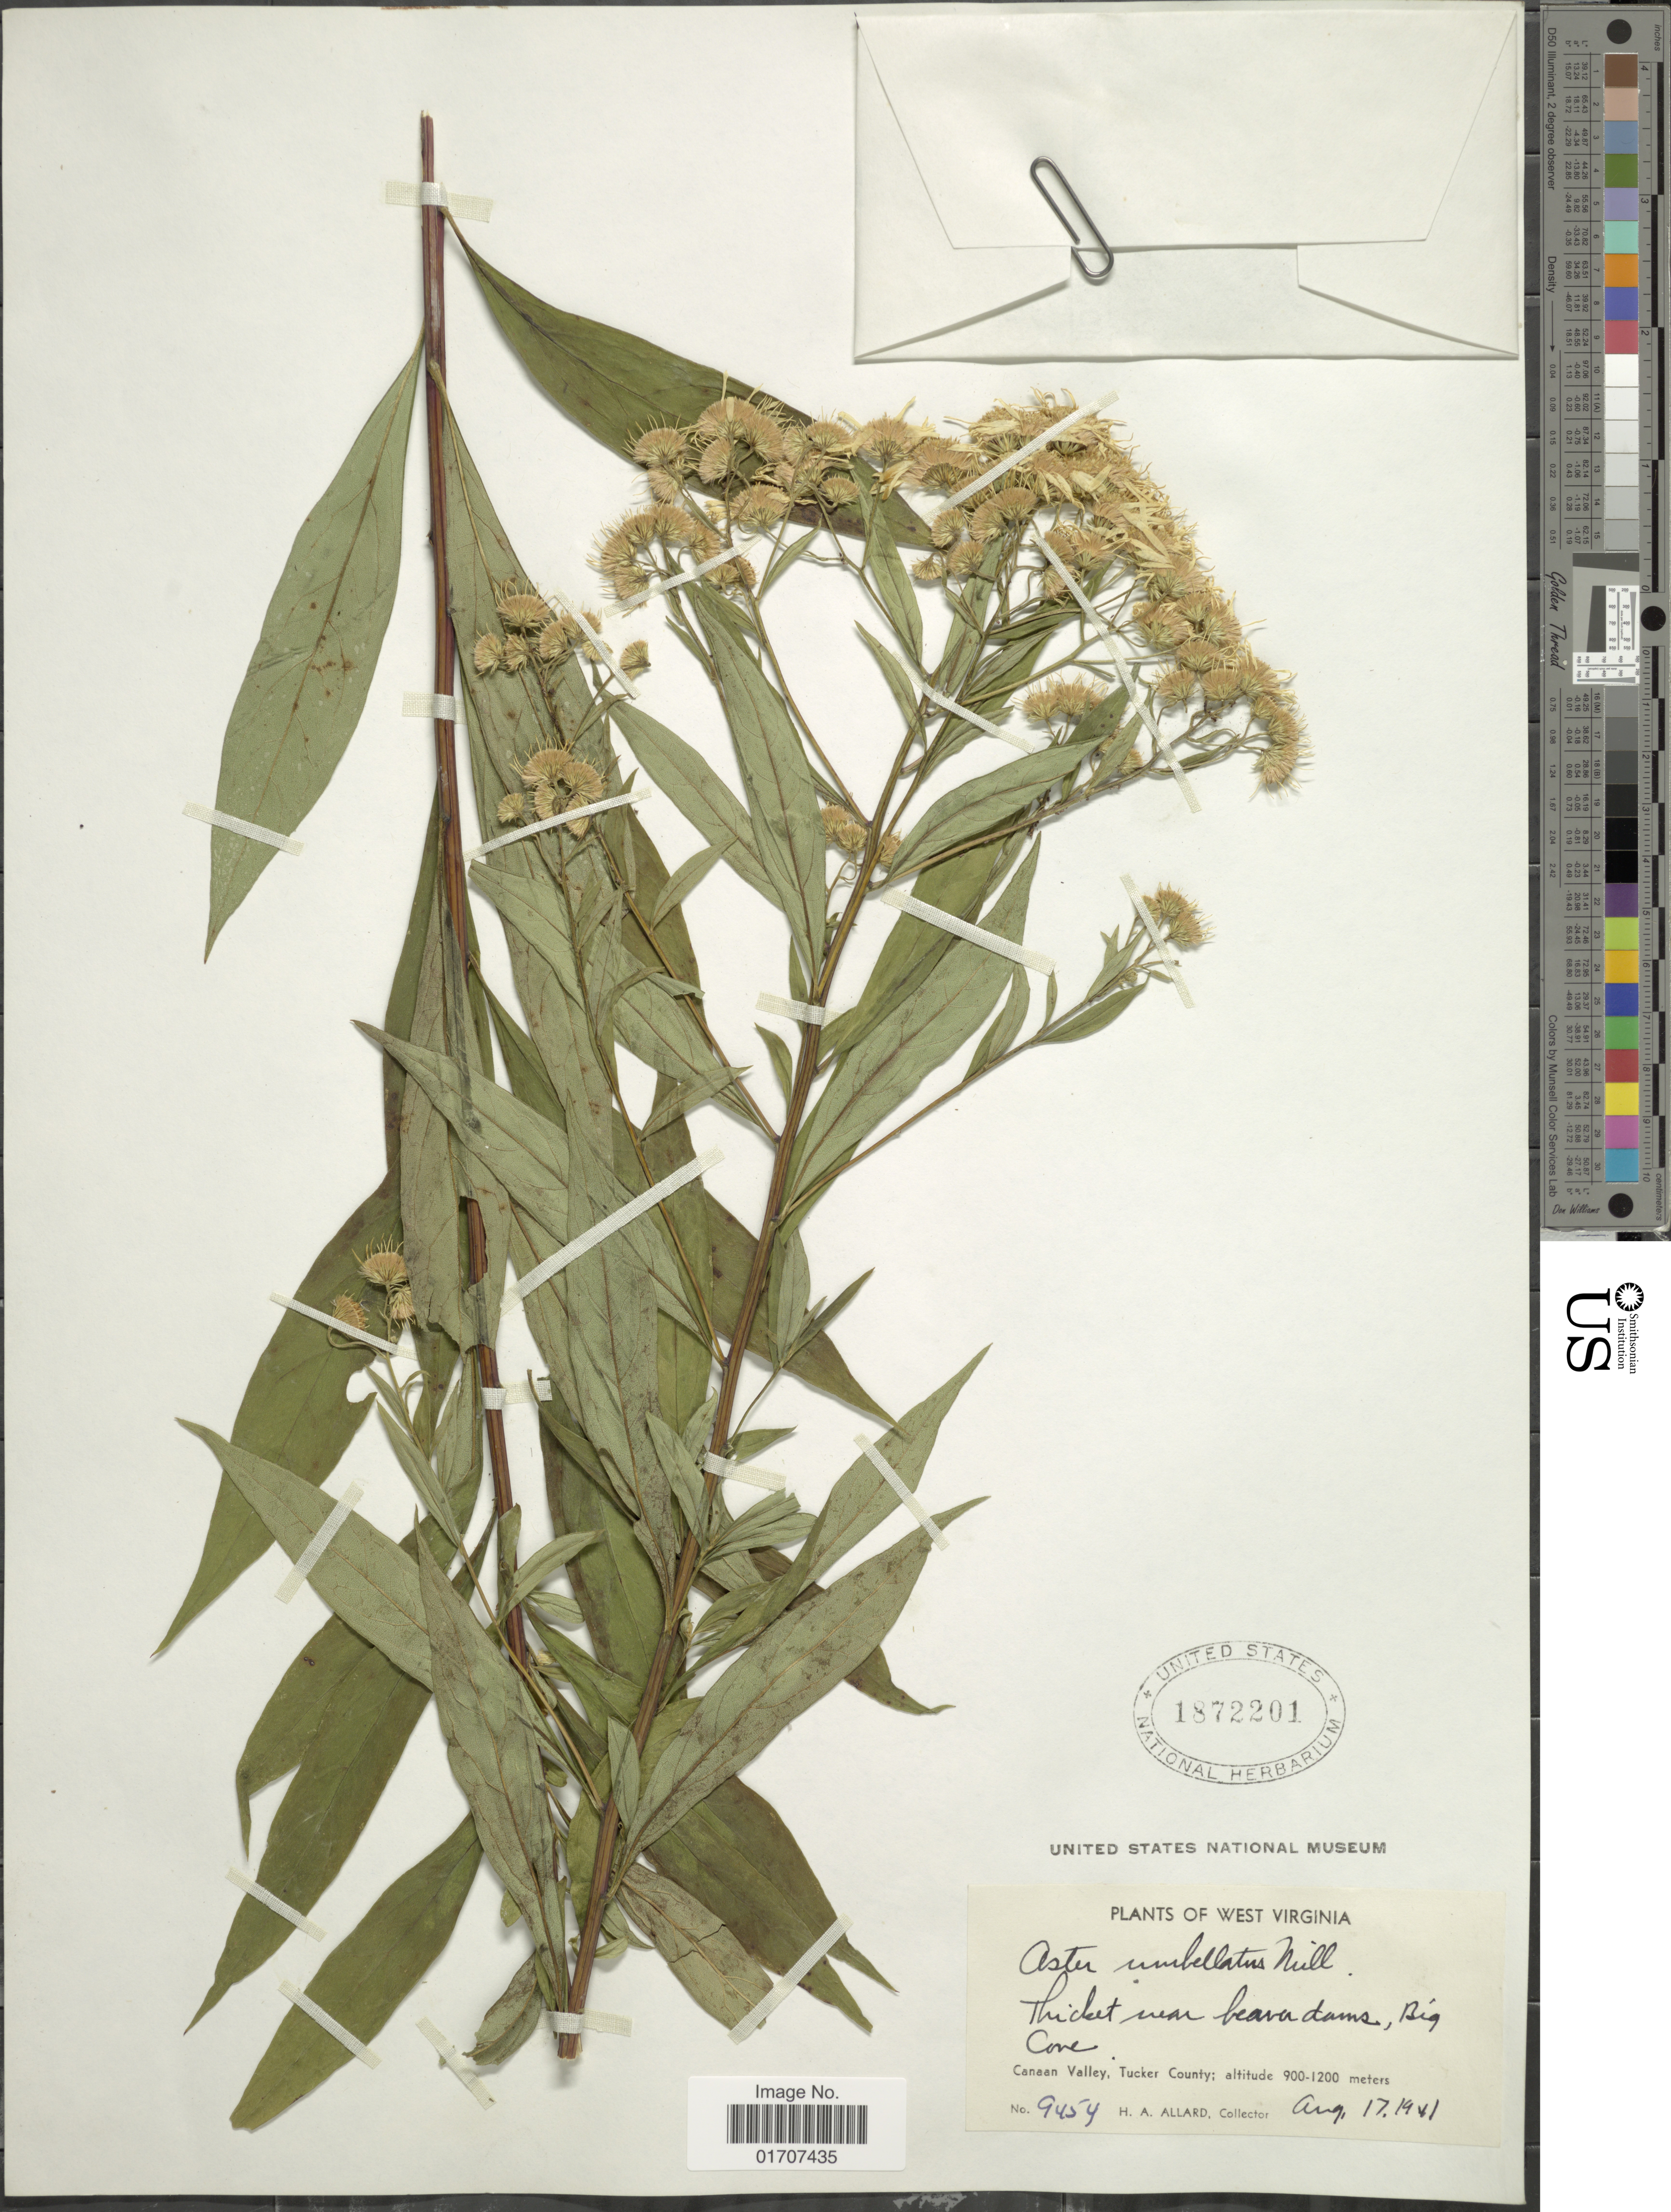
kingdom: Plantae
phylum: Tracheophyta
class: Magnoliopsida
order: Asterales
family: Asteraceae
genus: Doellingeria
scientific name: Doellingeria umbellata var. umbellata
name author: Nees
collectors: H. A. Allard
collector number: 9454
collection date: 1941-08-17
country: United States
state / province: West Virginia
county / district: Tucker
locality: Thicket near beaver dams, Big Cone, Cannan Valley, Tucker County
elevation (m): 900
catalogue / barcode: US 1872201